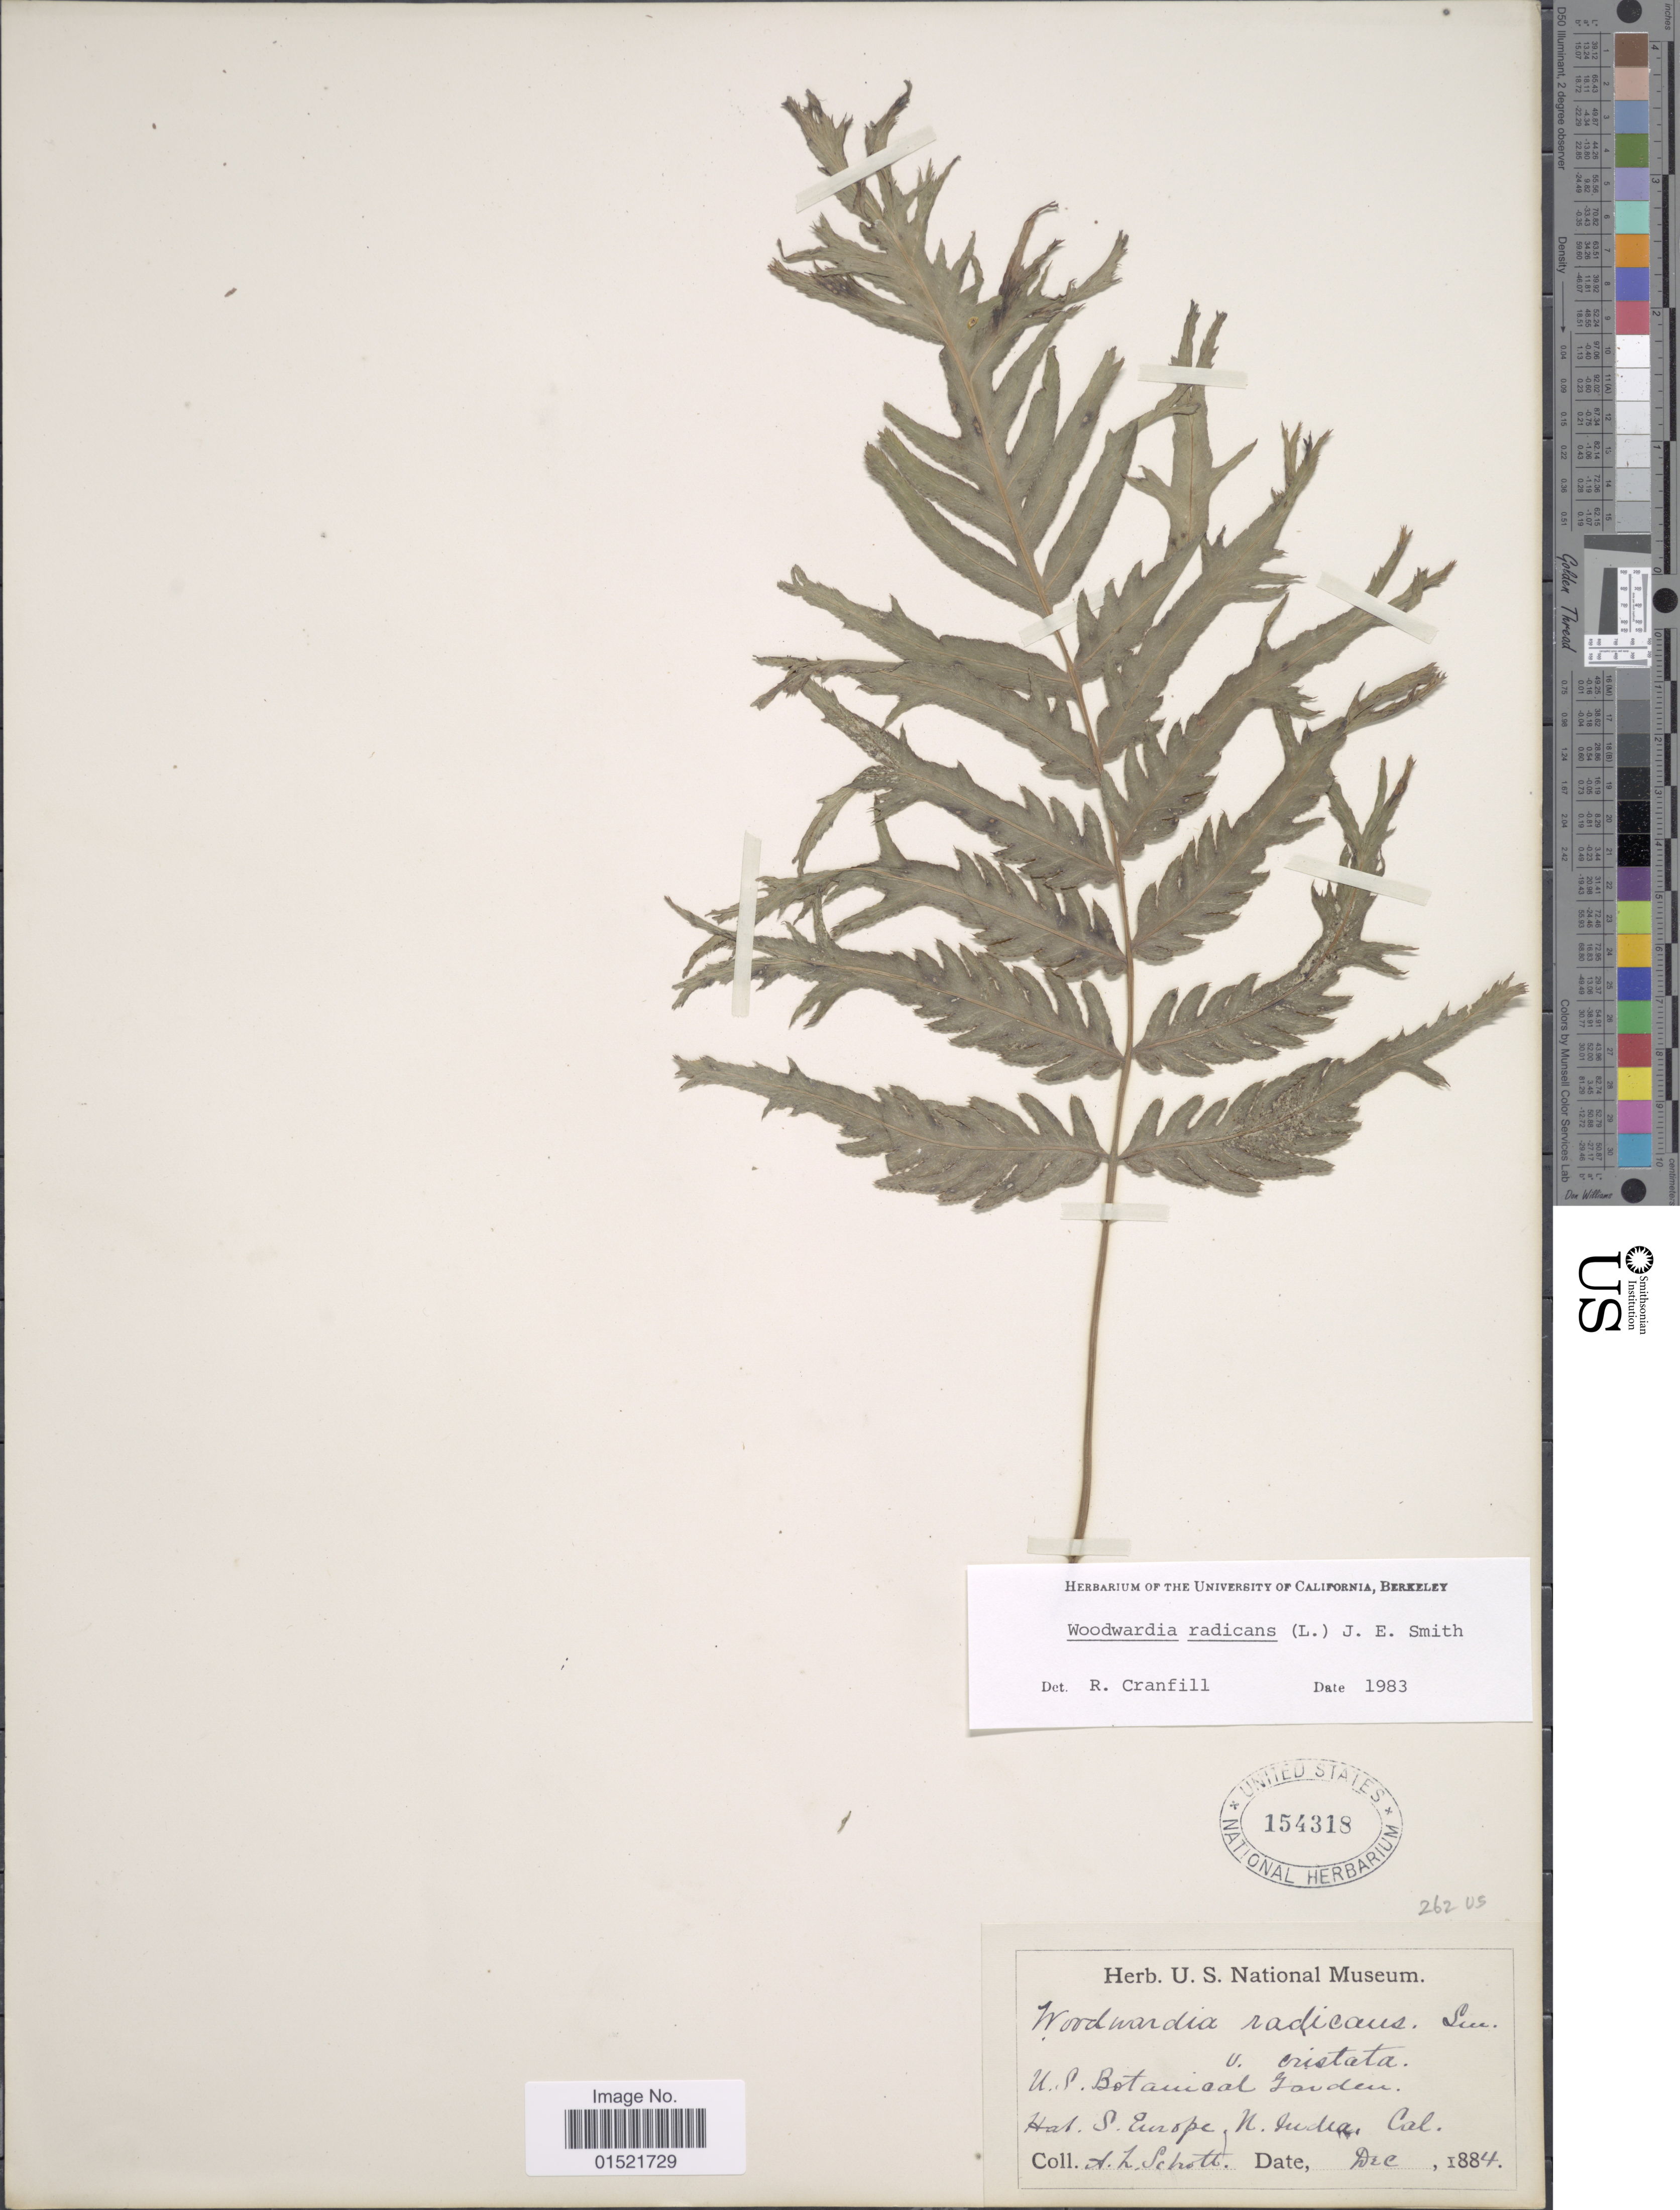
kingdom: Plantae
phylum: Tracheophyta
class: Polypodiopsida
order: Polypodiales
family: Blechnaceae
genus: Woodwardia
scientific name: Woodwardia radicans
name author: (L.) Sm.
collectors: A. L. Schott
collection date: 1884-12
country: United States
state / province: California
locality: U.S. Botanical Garden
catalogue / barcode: US 154318